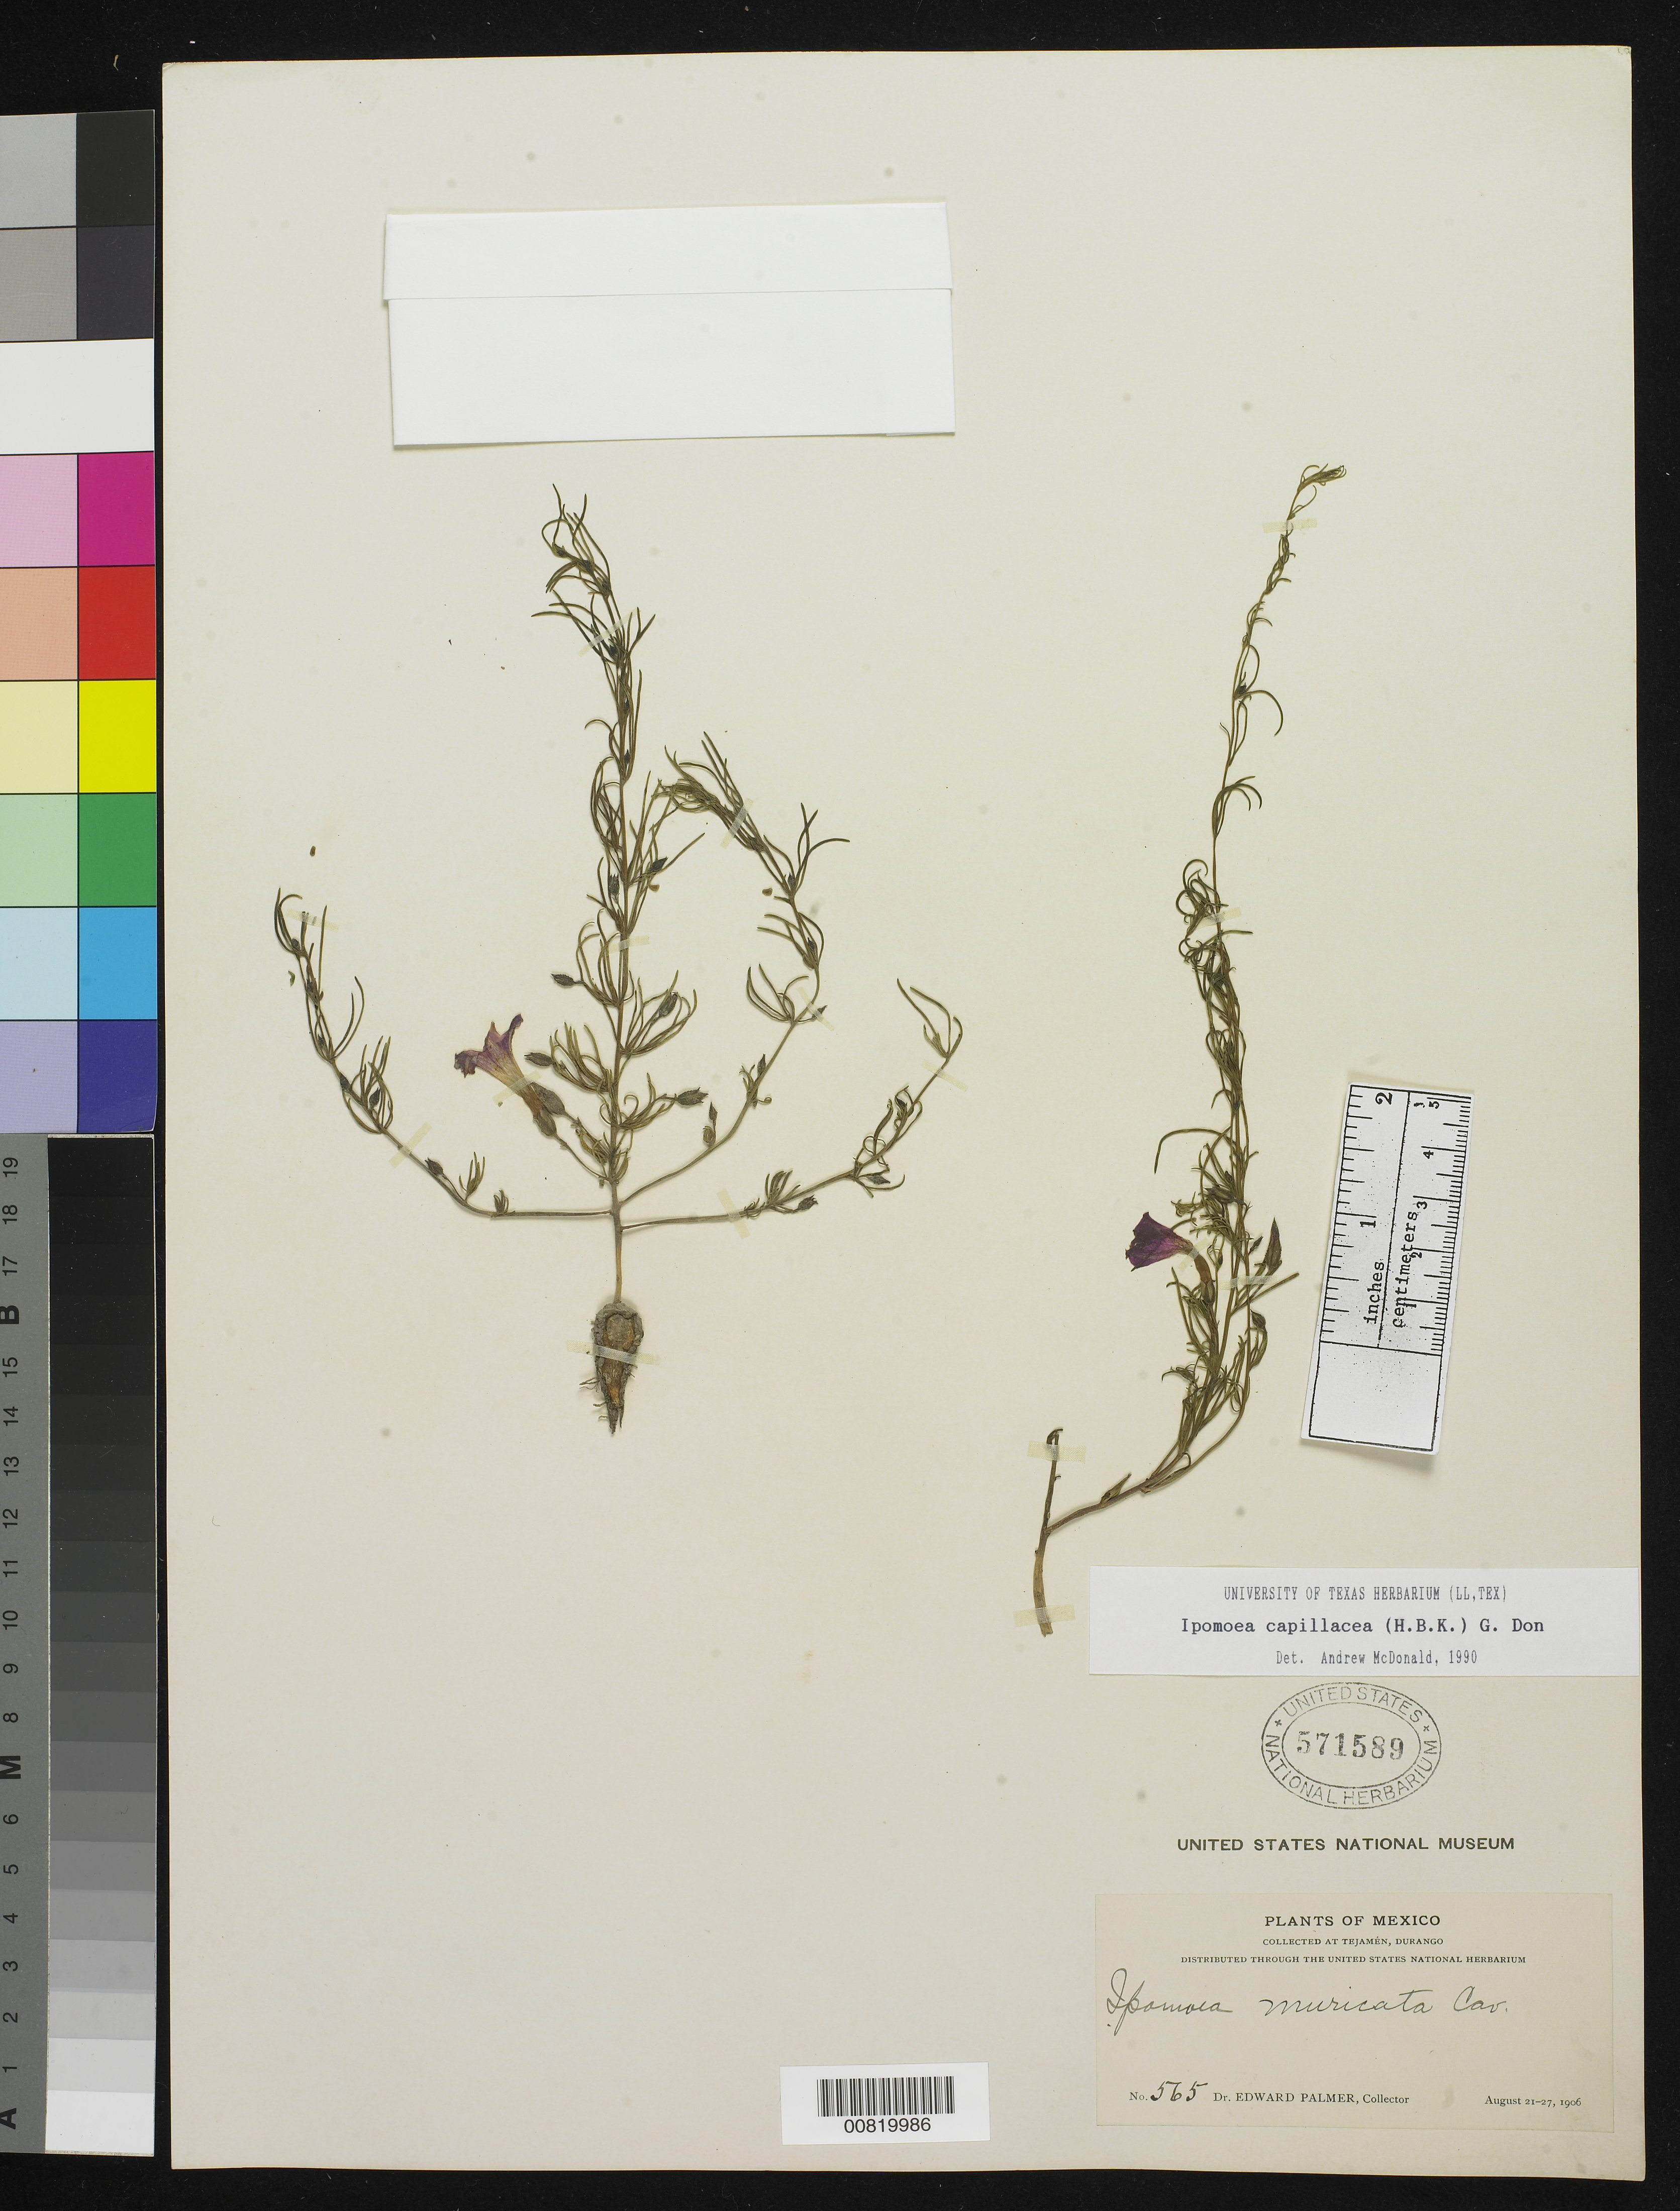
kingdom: Plantae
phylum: Tracheophyta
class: Magnoliopsida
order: Solanales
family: Convolvulaceae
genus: Ipomoea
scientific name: Ipomoea capillacea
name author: (Kunth) G. Don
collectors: E. Palmer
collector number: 565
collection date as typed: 21 Aug 1906 to 27 Aug 1906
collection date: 1906-08-21/1906-08-27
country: Mexico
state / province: Durango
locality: Tejamén, Durango.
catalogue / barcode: US 571589